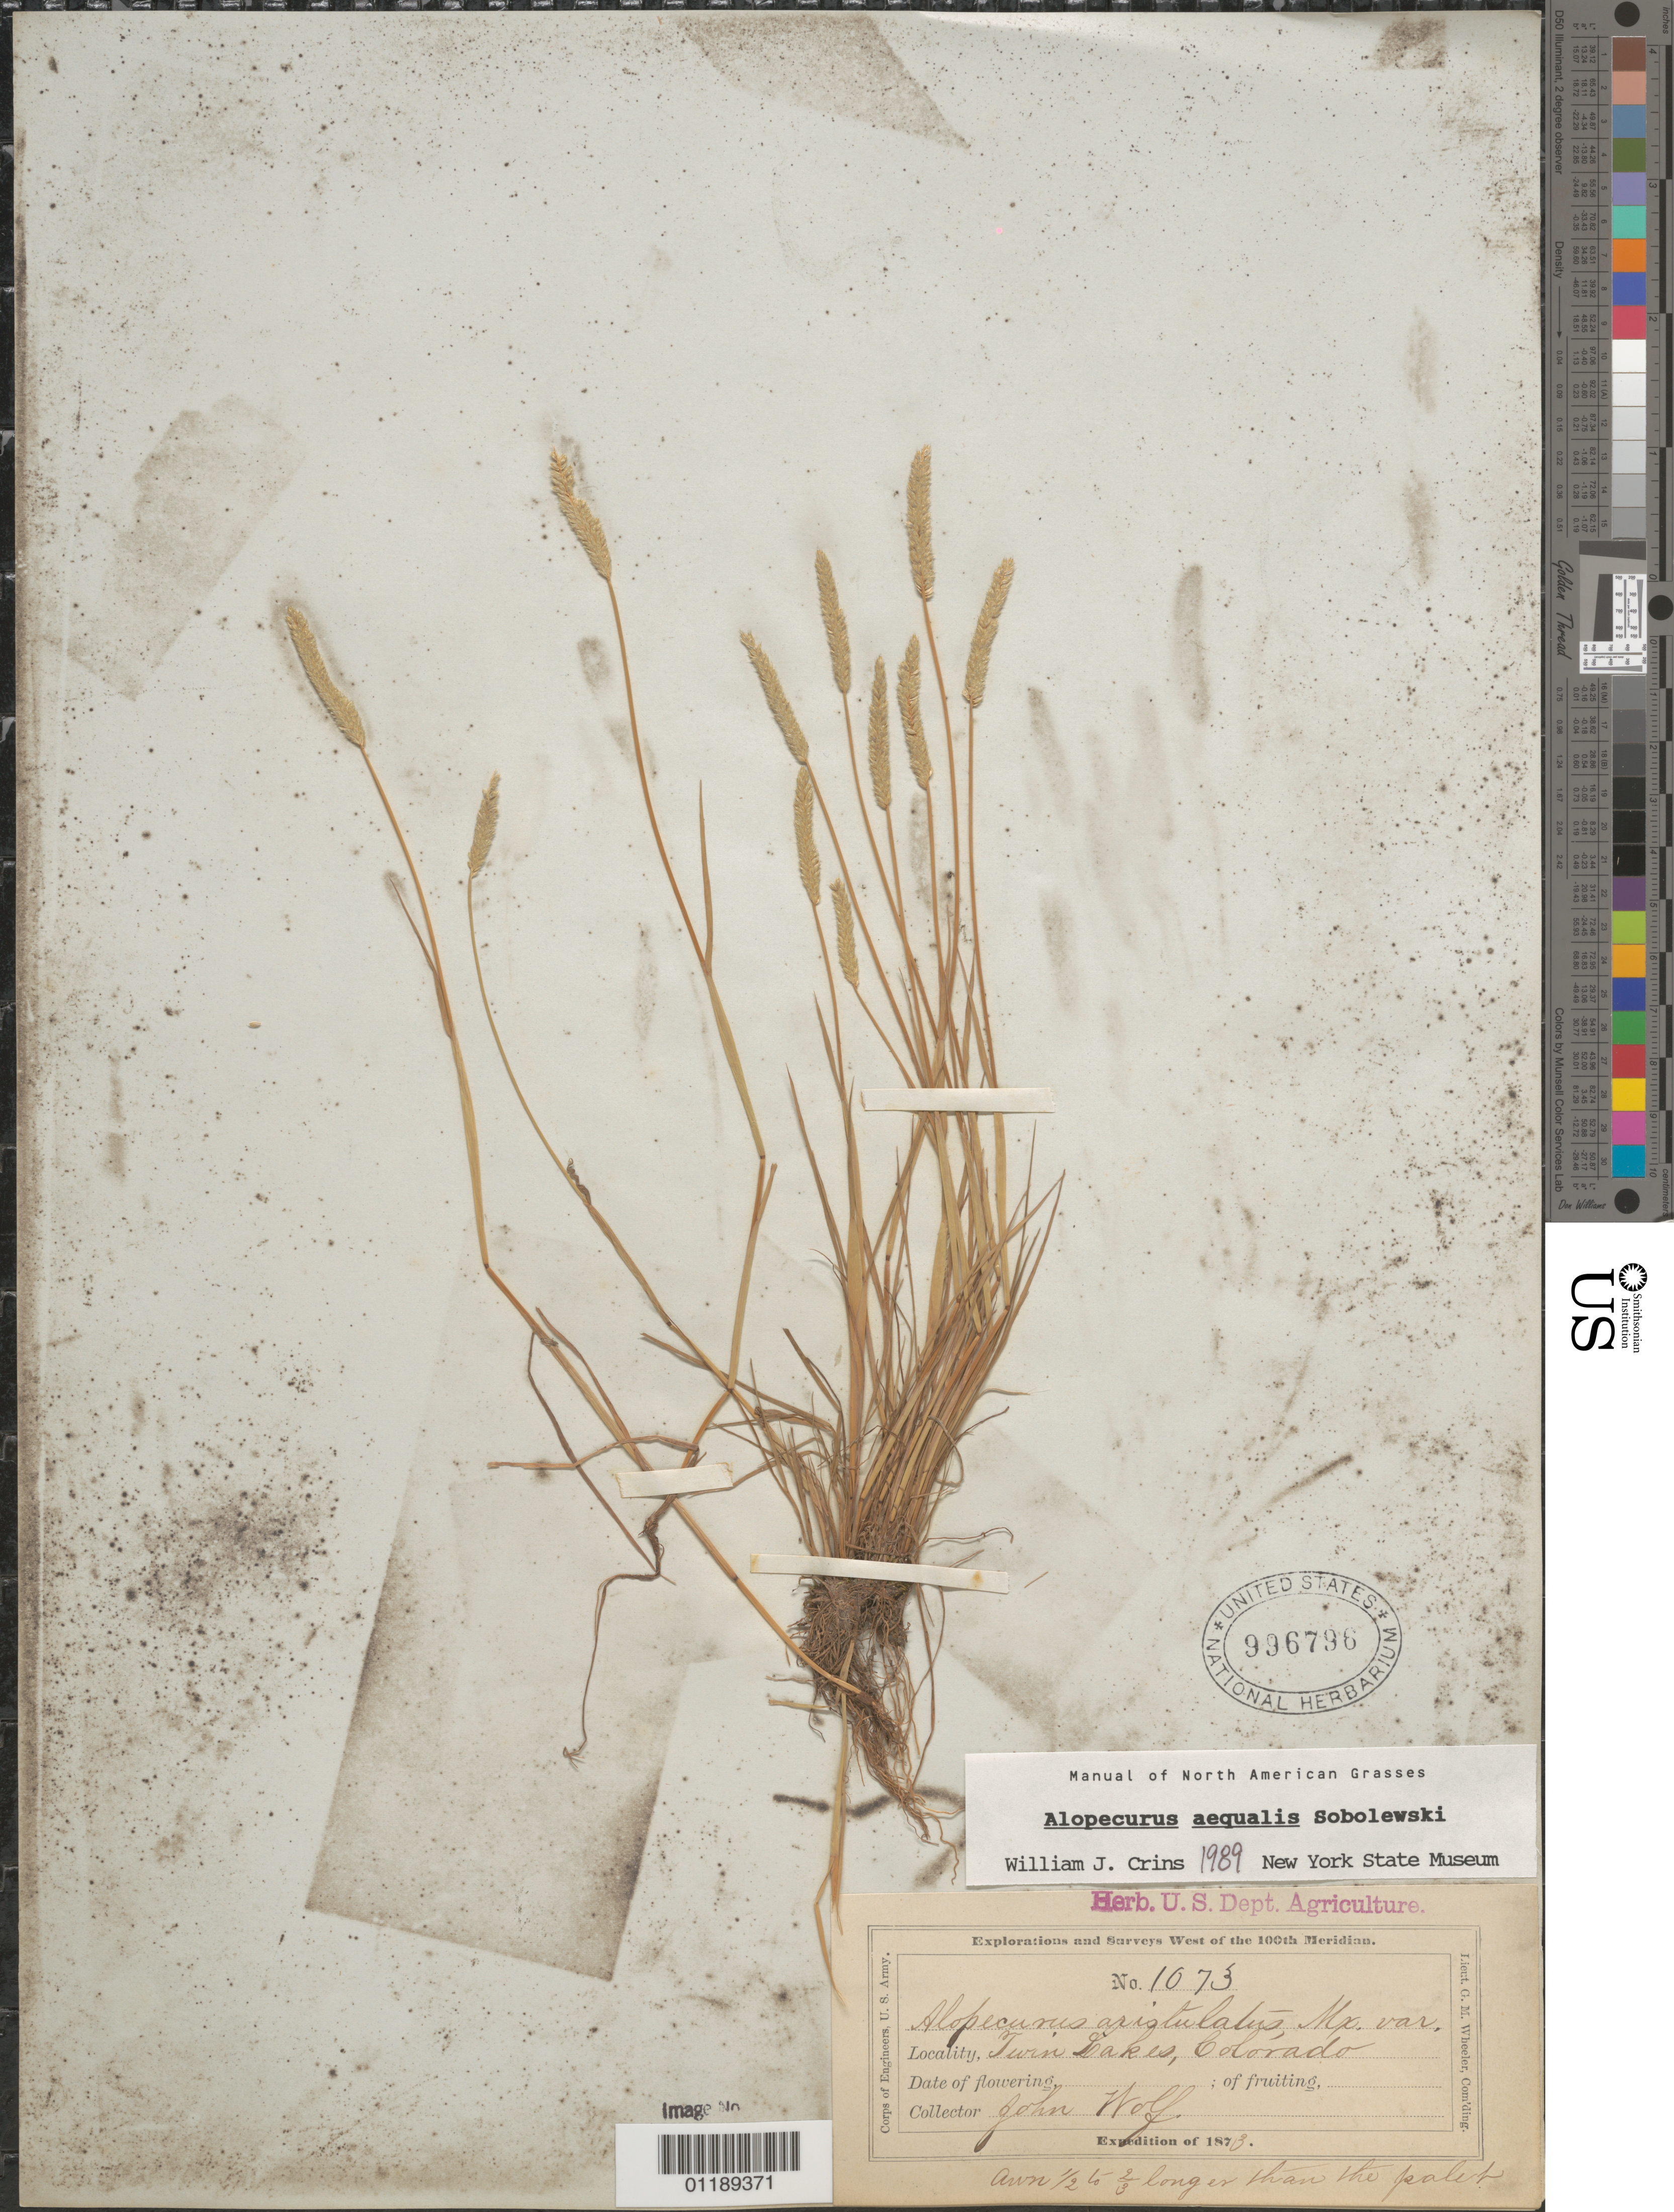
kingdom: Plantae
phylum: Tracheophyta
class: Liliopsida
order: Poales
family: Poaceae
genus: Alopecurus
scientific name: Alopecurus aequalis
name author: Sobol.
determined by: Crins, W. J.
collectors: J. Wolf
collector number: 1073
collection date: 1873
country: United States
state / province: Colorado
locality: Twin Lakes.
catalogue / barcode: US 996796